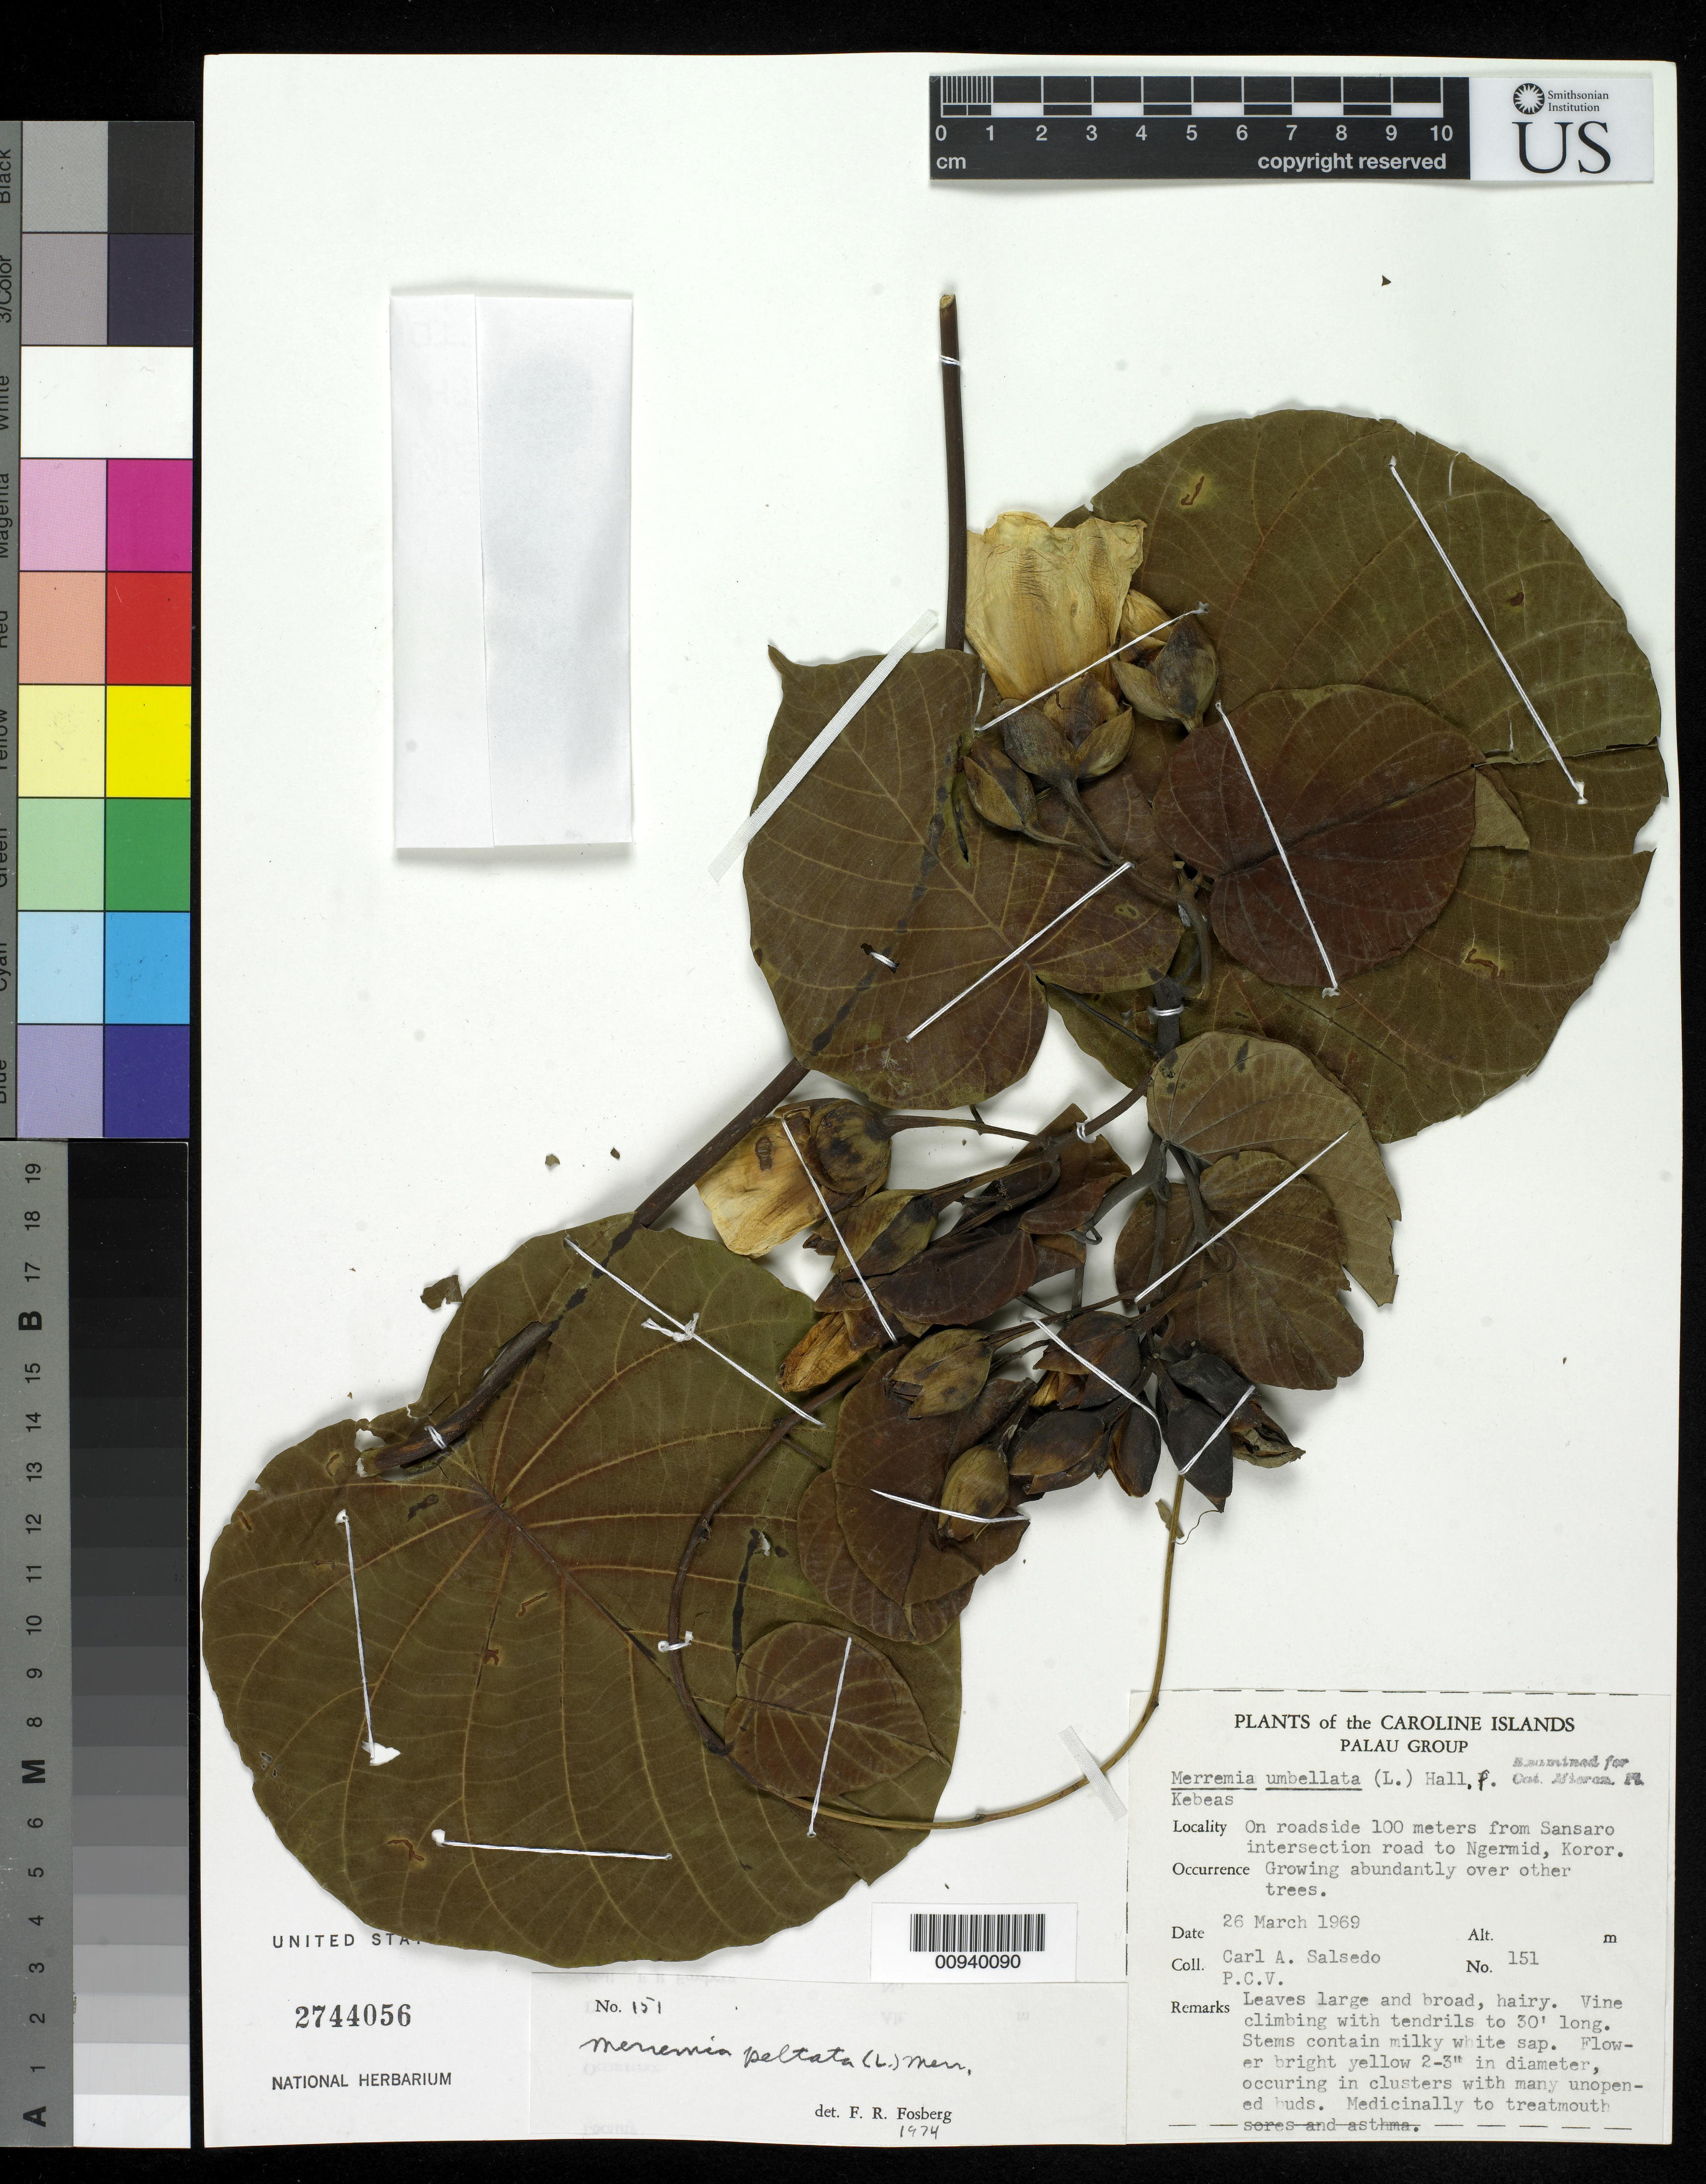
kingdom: Plantae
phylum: Tracheophyta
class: Magnoliopsida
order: Solanales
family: Convolvulaceae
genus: Decalobanthus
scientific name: Decalobanthus peltatus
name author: (L.) A. R. Simões & Staples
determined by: Wagner, W. L., (BOT), Smithsonian Institution - National Museum of Natural History (UNITED STATES)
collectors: C.A. Salsedo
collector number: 151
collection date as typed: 26 Mar 1969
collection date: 1969-03-26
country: Palau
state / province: Koror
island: Oreor (Koror)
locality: On roadside 100 m from Sansaro intersection road to Ngermid.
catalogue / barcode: US 2744056